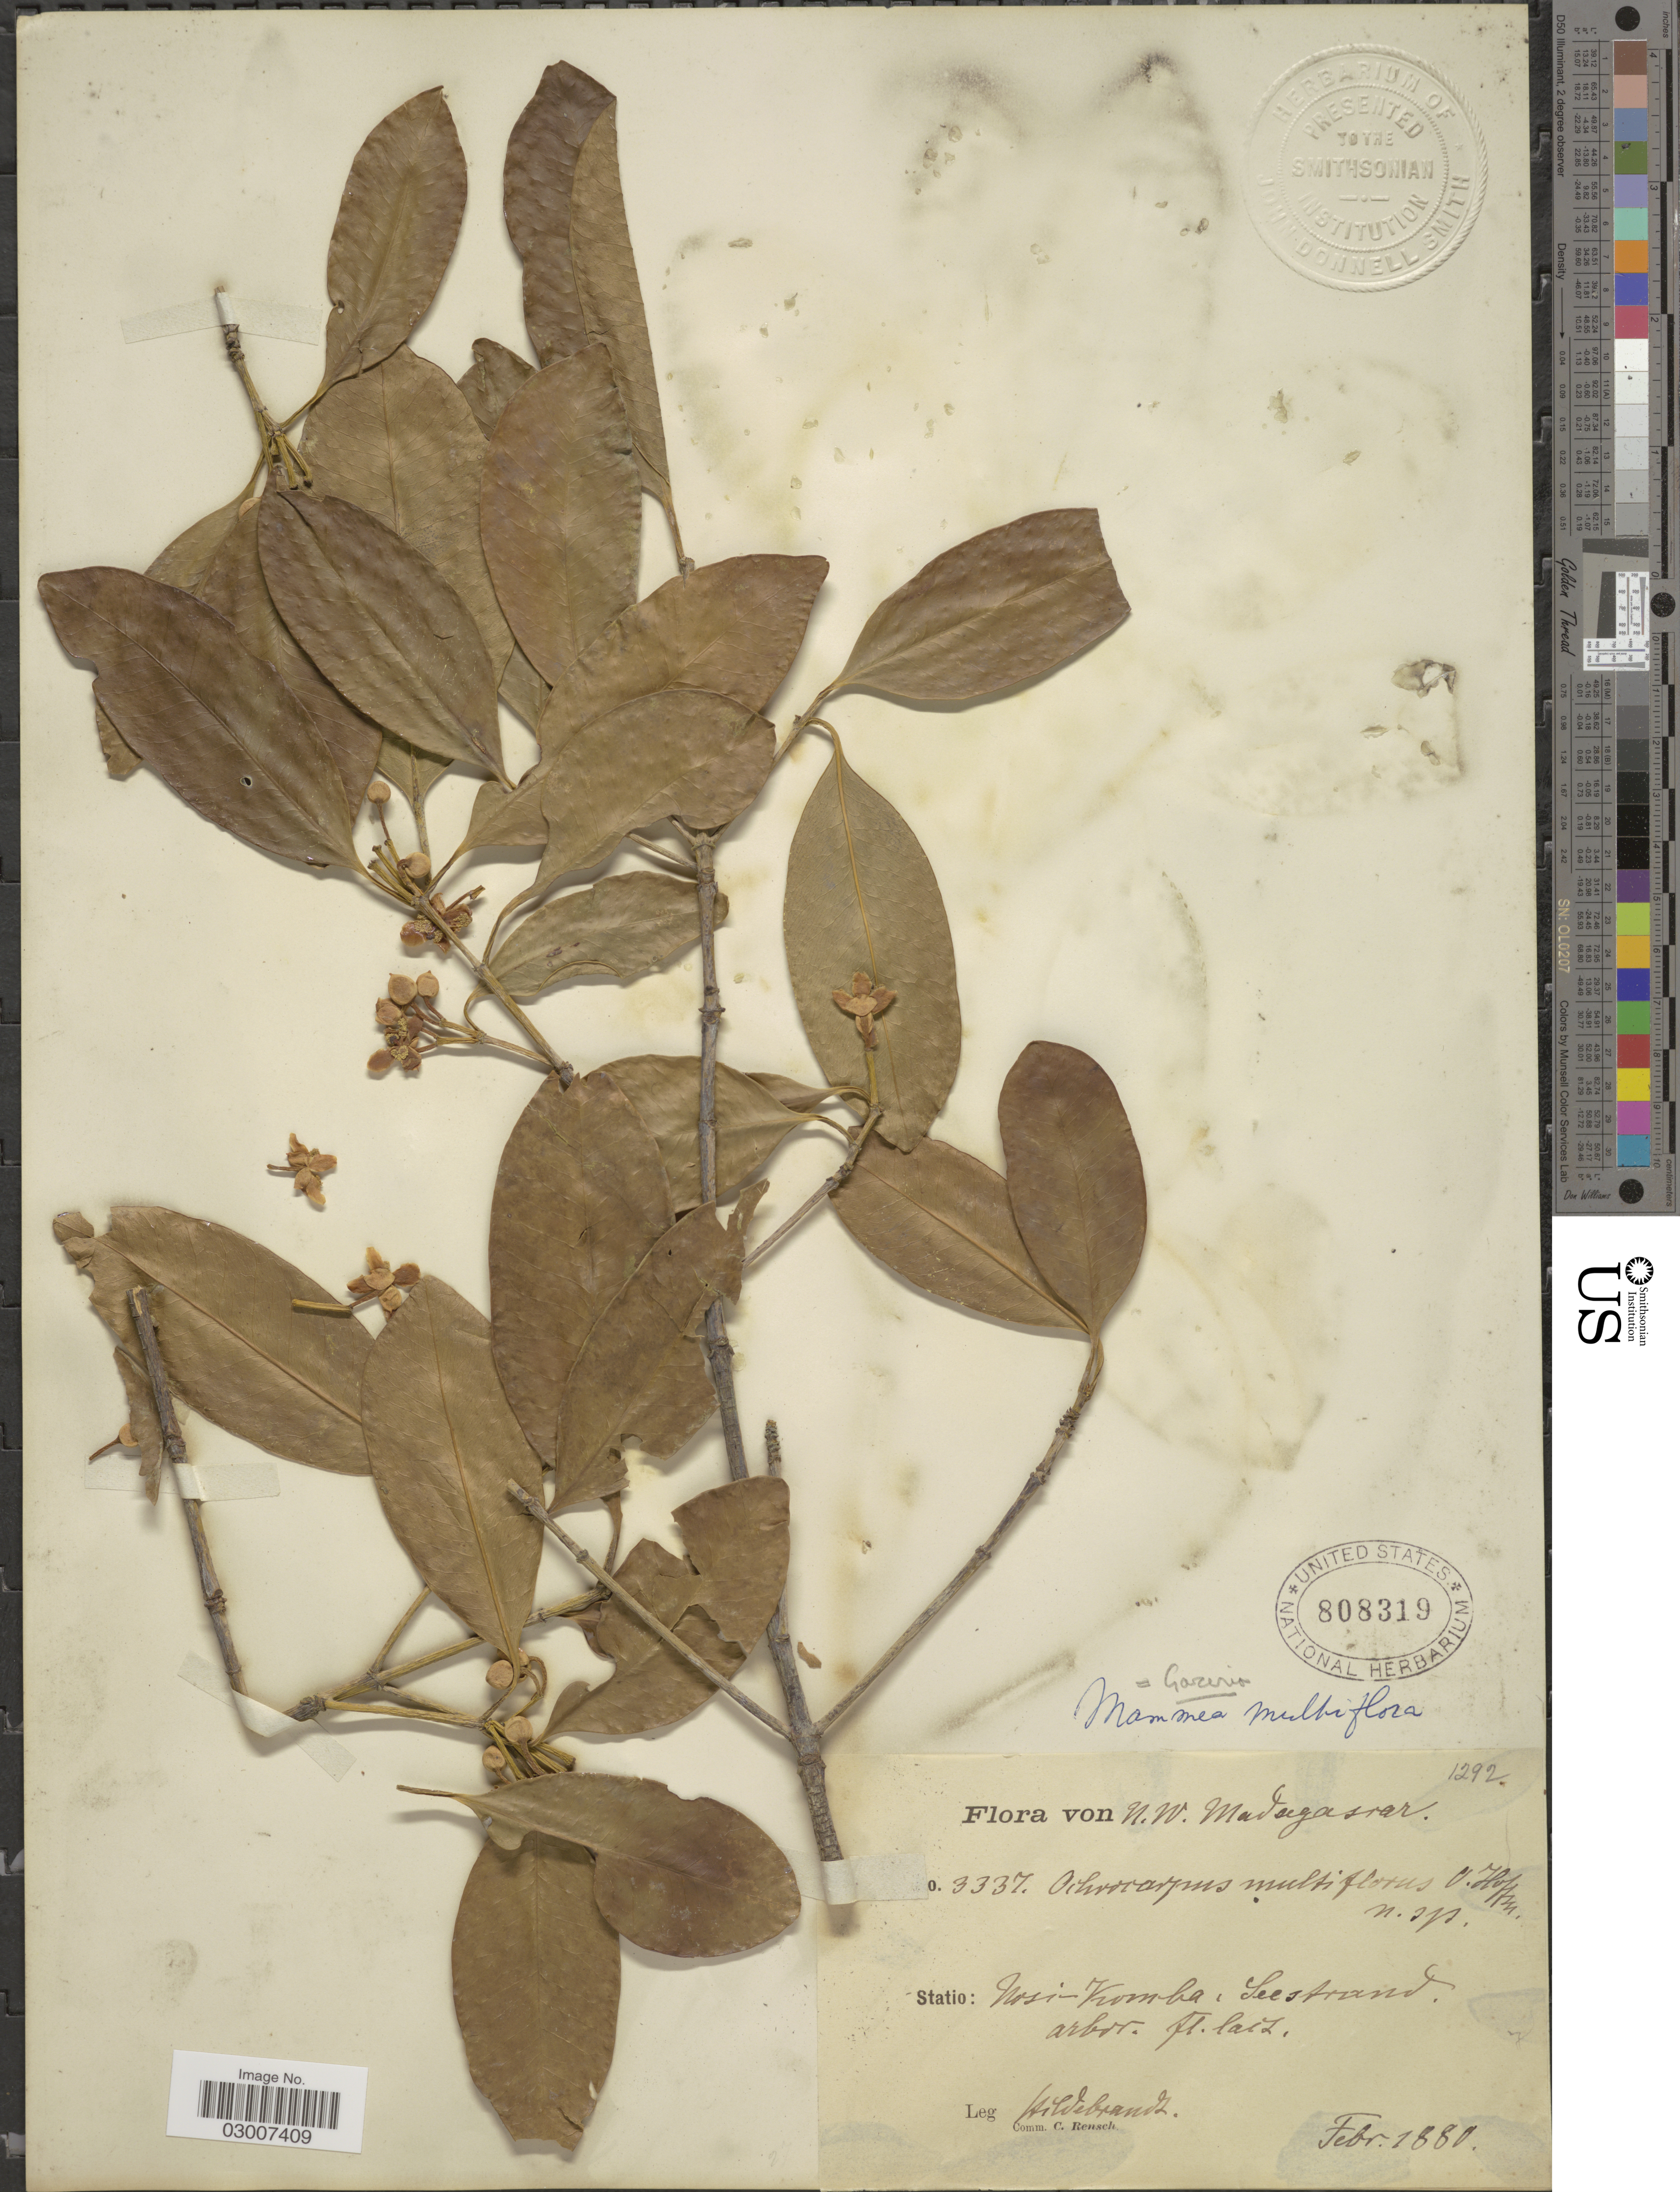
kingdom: Plantae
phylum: Tracheophyta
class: Magnoliopsida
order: Malpighiales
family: Clusiaceae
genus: Ochrocarpos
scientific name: Ochrocarpos multiflorus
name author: O. Hoffm.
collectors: J. Hildebrandt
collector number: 3337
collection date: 1880-02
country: Madagascar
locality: N.W. Madagascar. Statio: Nosi-Komba, Leestrand.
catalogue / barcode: US 808319